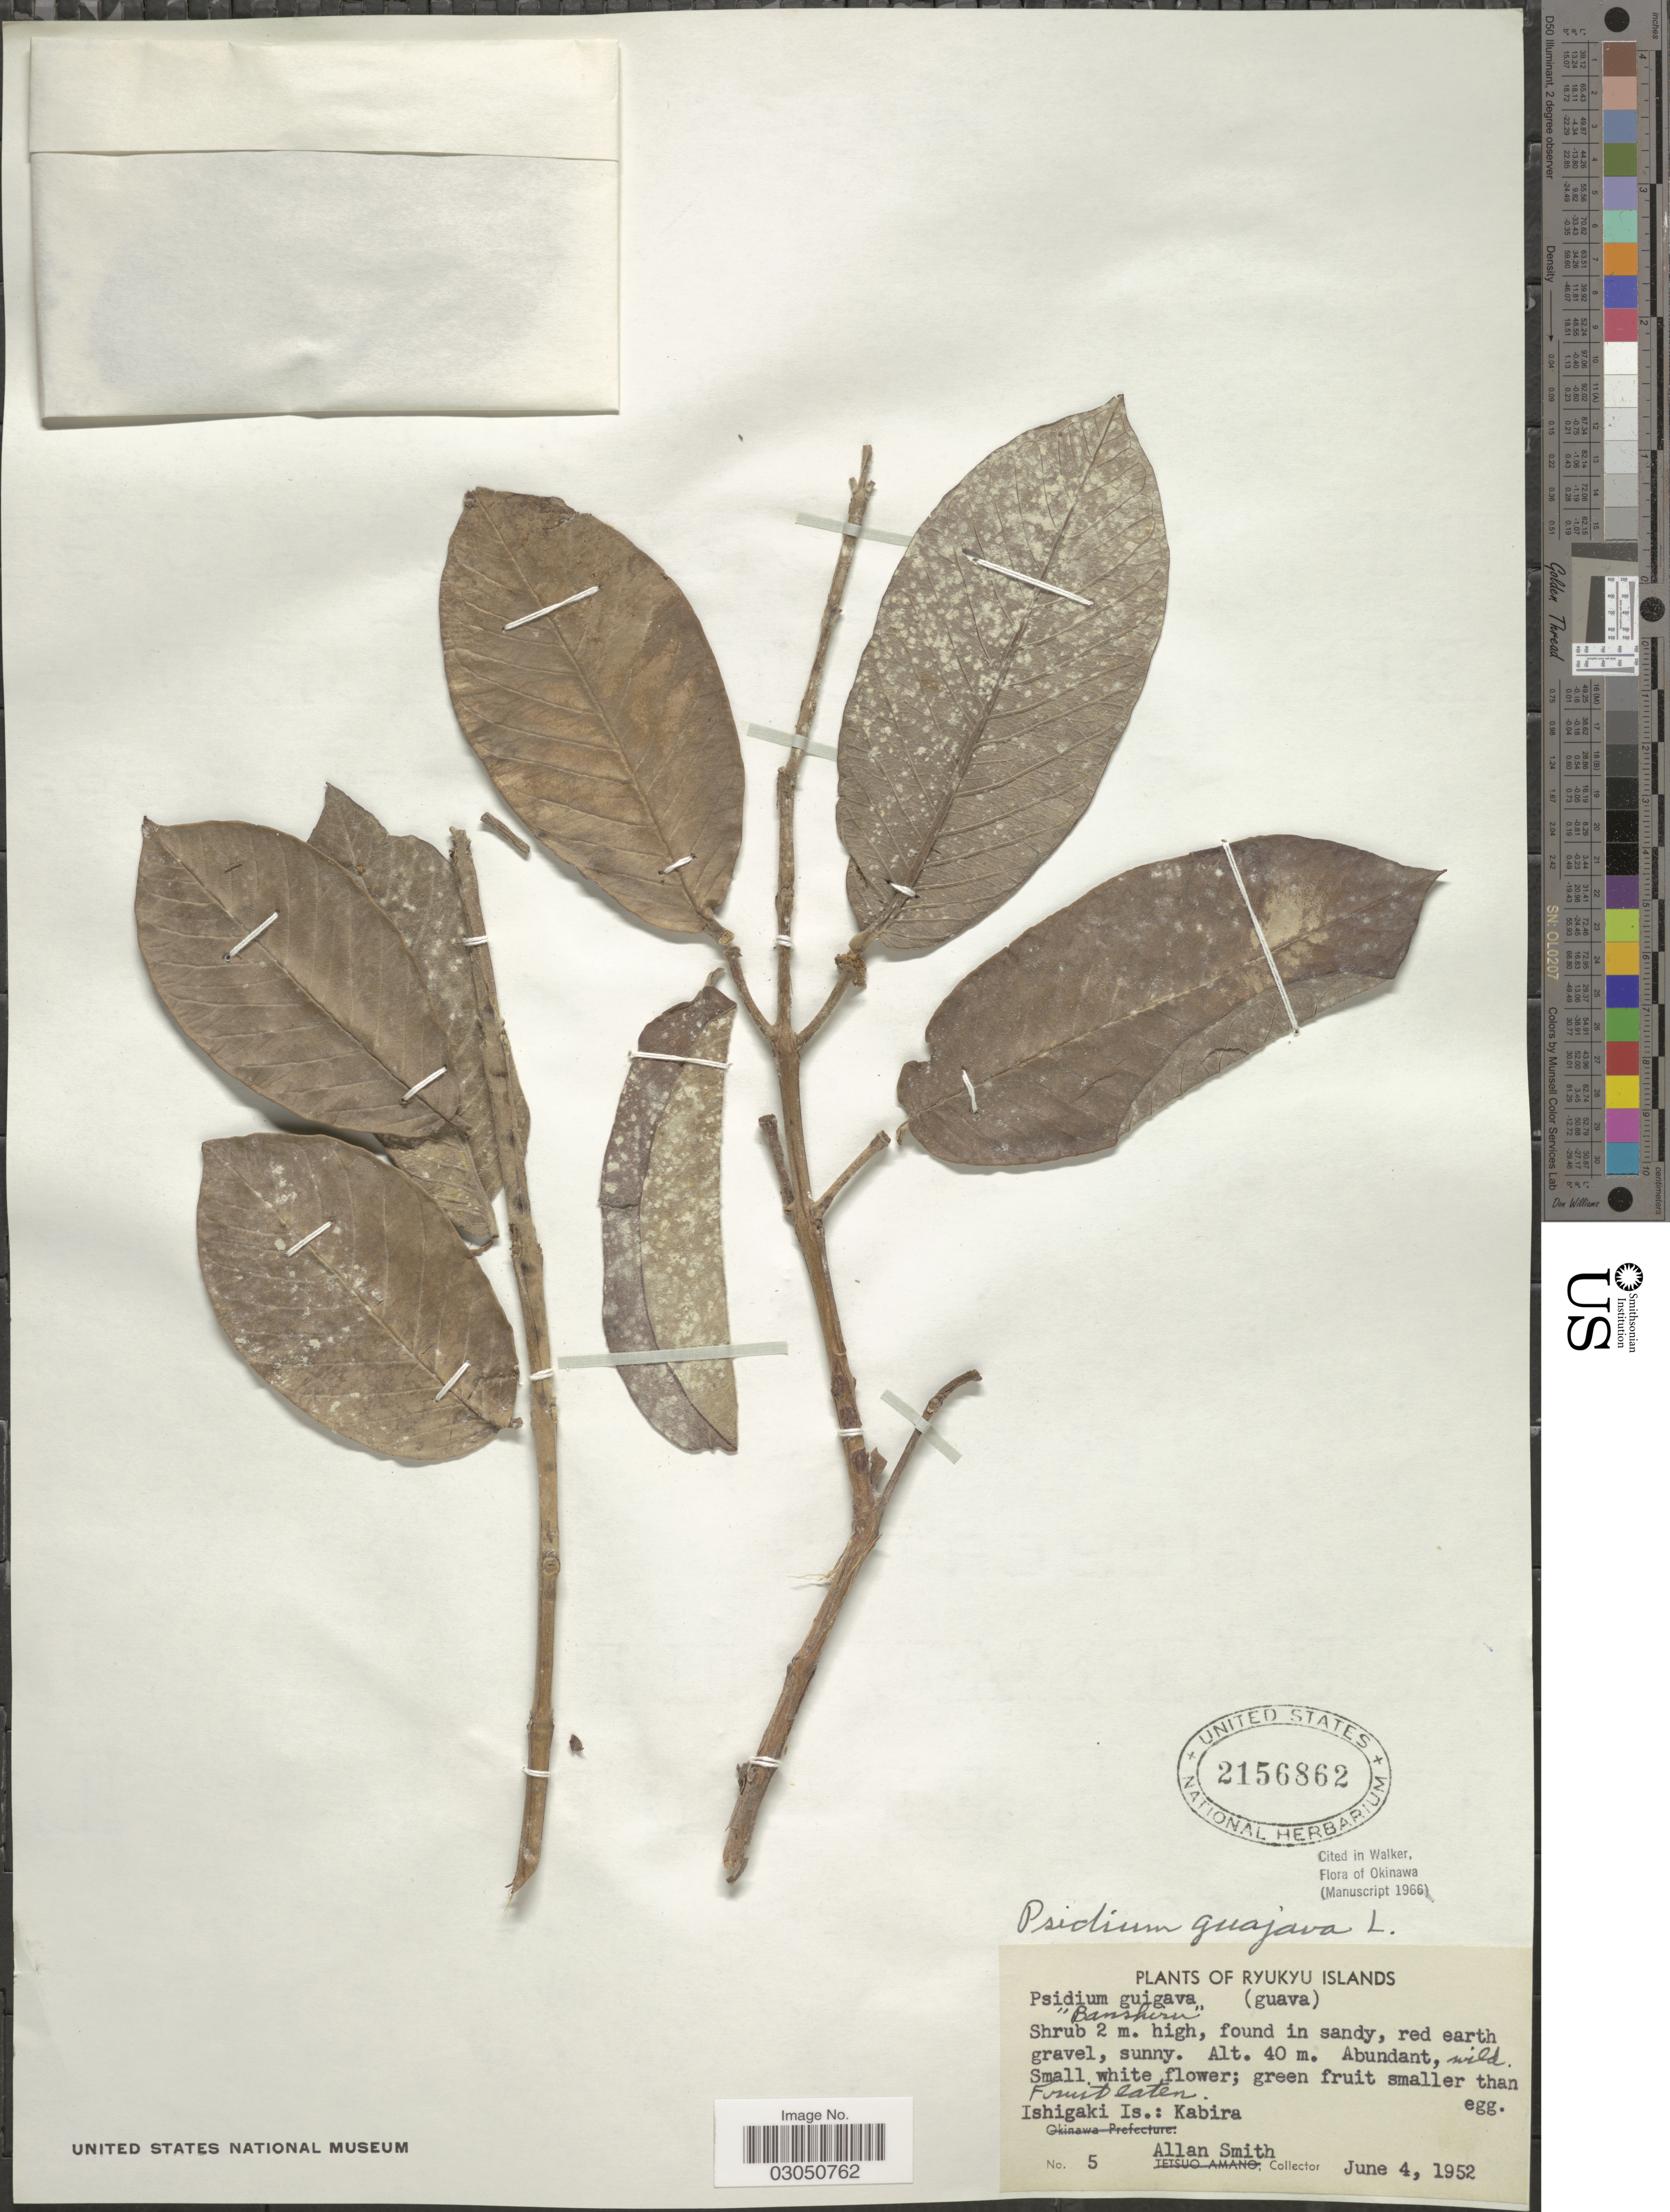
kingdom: Plantae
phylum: Tracheophyta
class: Magnoliopsida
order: Myrtales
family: Myrtaceae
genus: Psidium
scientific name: Psidium guajava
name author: L.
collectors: A. Smith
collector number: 5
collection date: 1952-06-04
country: Japan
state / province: Okinawa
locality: Ryukyu Islands. Ishigaki Is.: Kabira.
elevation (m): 40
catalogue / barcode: US 2156862